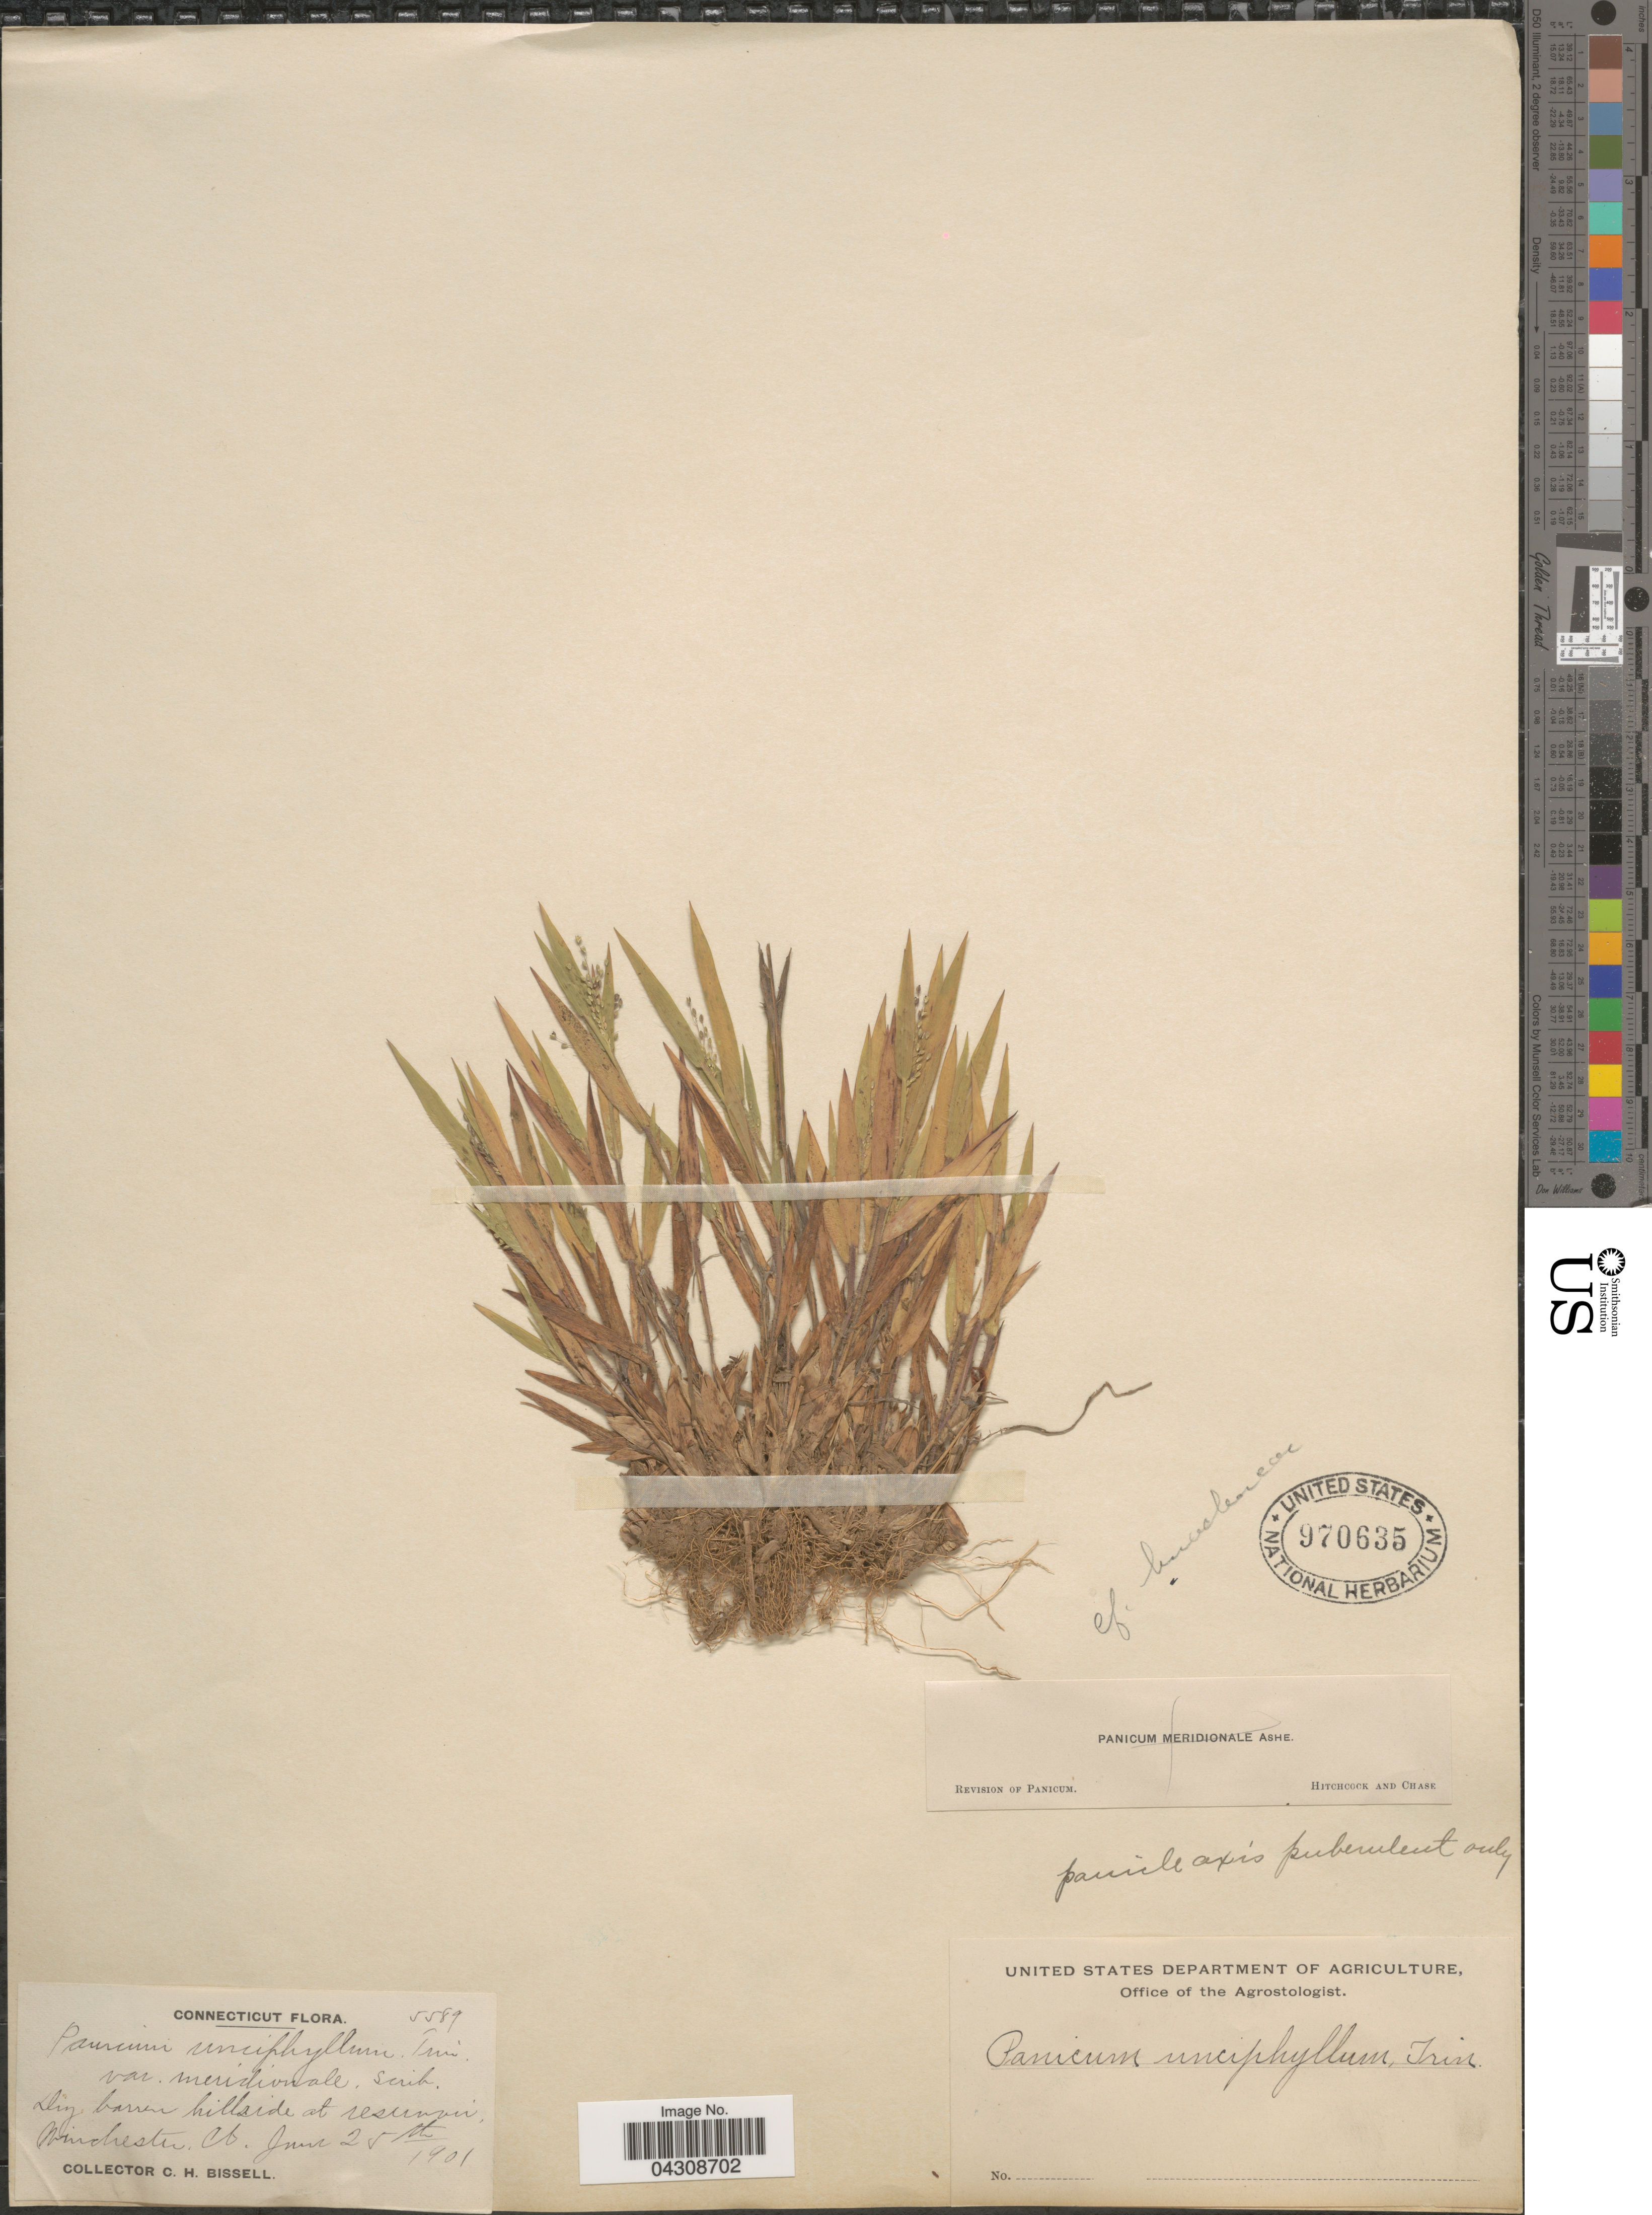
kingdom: Plantae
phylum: Tracheophyta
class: Liliopsida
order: Poales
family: Poaceae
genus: Dichanthelium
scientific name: Dichanthelium acuminatum var. acuminatum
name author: (Sw.) Gould & C.A. Clark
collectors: C. Bissell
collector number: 5589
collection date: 1901-06-25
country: United States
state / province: Connecticut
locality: Dry barren hillside at reservoir, Winchester.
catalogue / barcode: US 970635